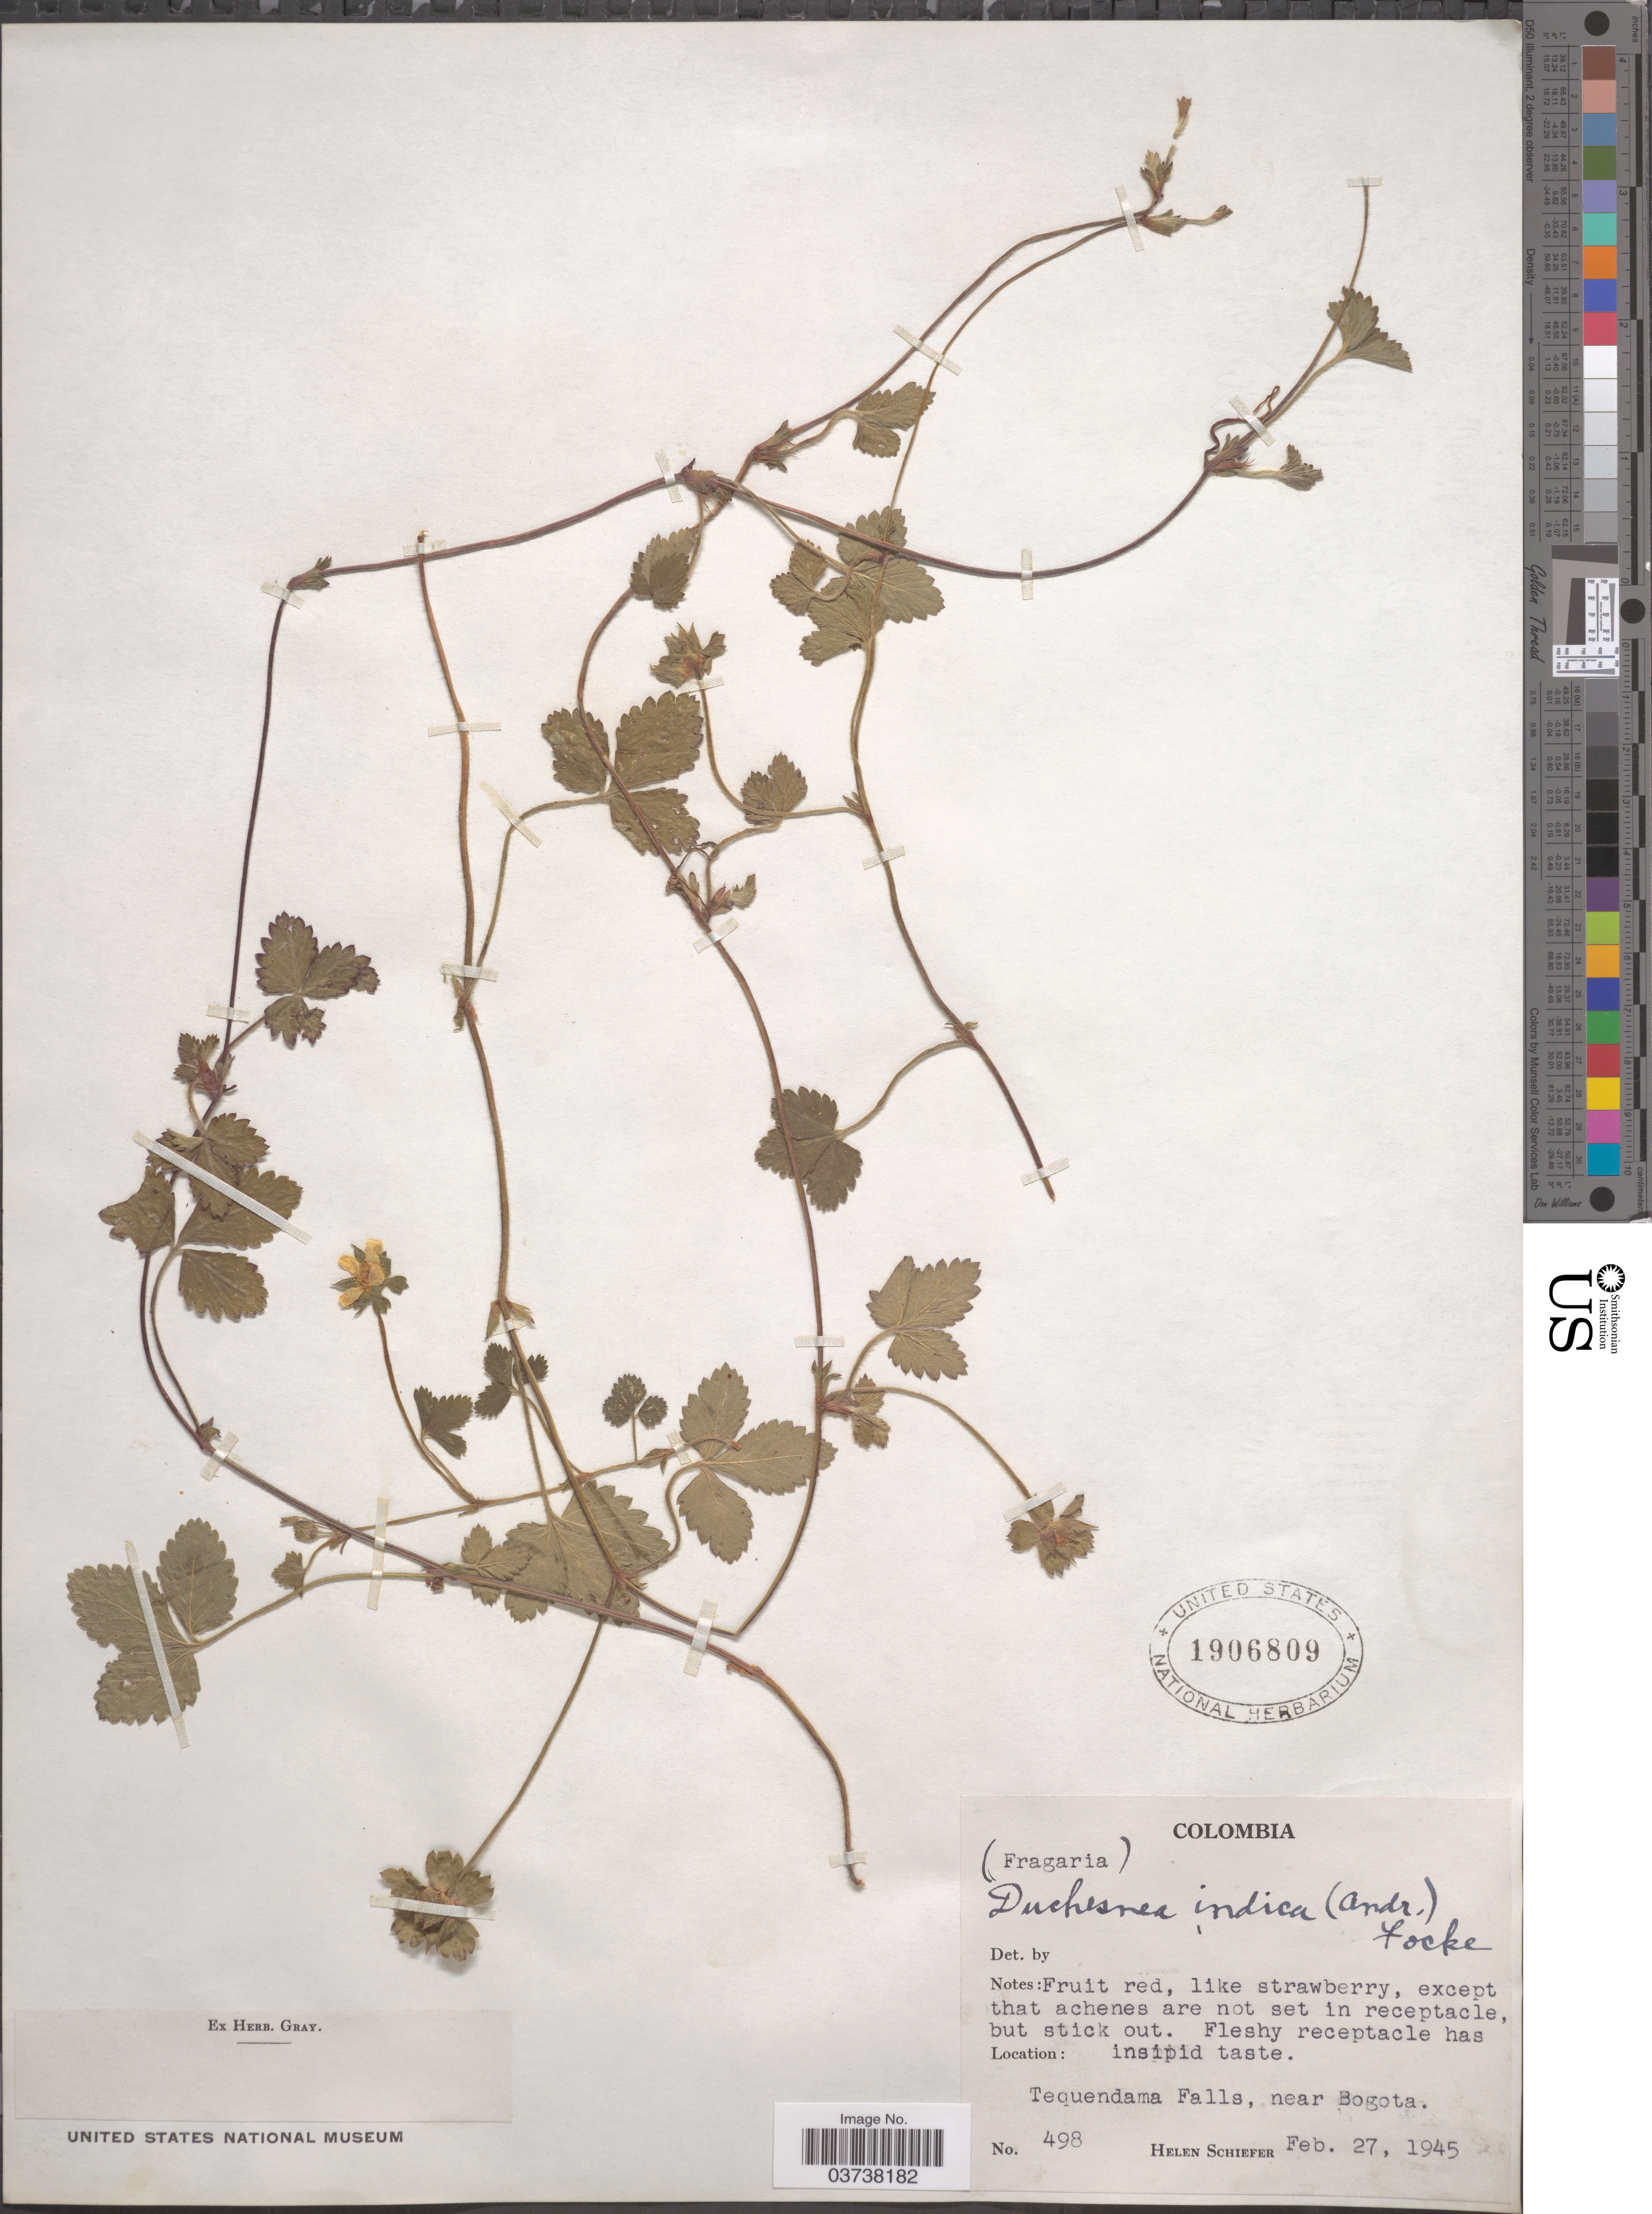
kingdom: Plantae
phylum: Tracheophyta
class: Magnoliopsida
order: Rosales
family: Rosaceae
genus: Potentilla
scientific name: Potentilla indica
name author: (Andrews) Th. Wolf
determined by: Strong, Mark T., (BOT), Smithsonian Institution - National Museum of Natural History (UNITED STATES)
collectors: H. Schiefer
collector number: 498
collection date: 1945-02-27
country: Colombia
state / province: Bogota D.C.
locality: Tequendama Falls, Bogota.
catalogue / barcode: US 1906809